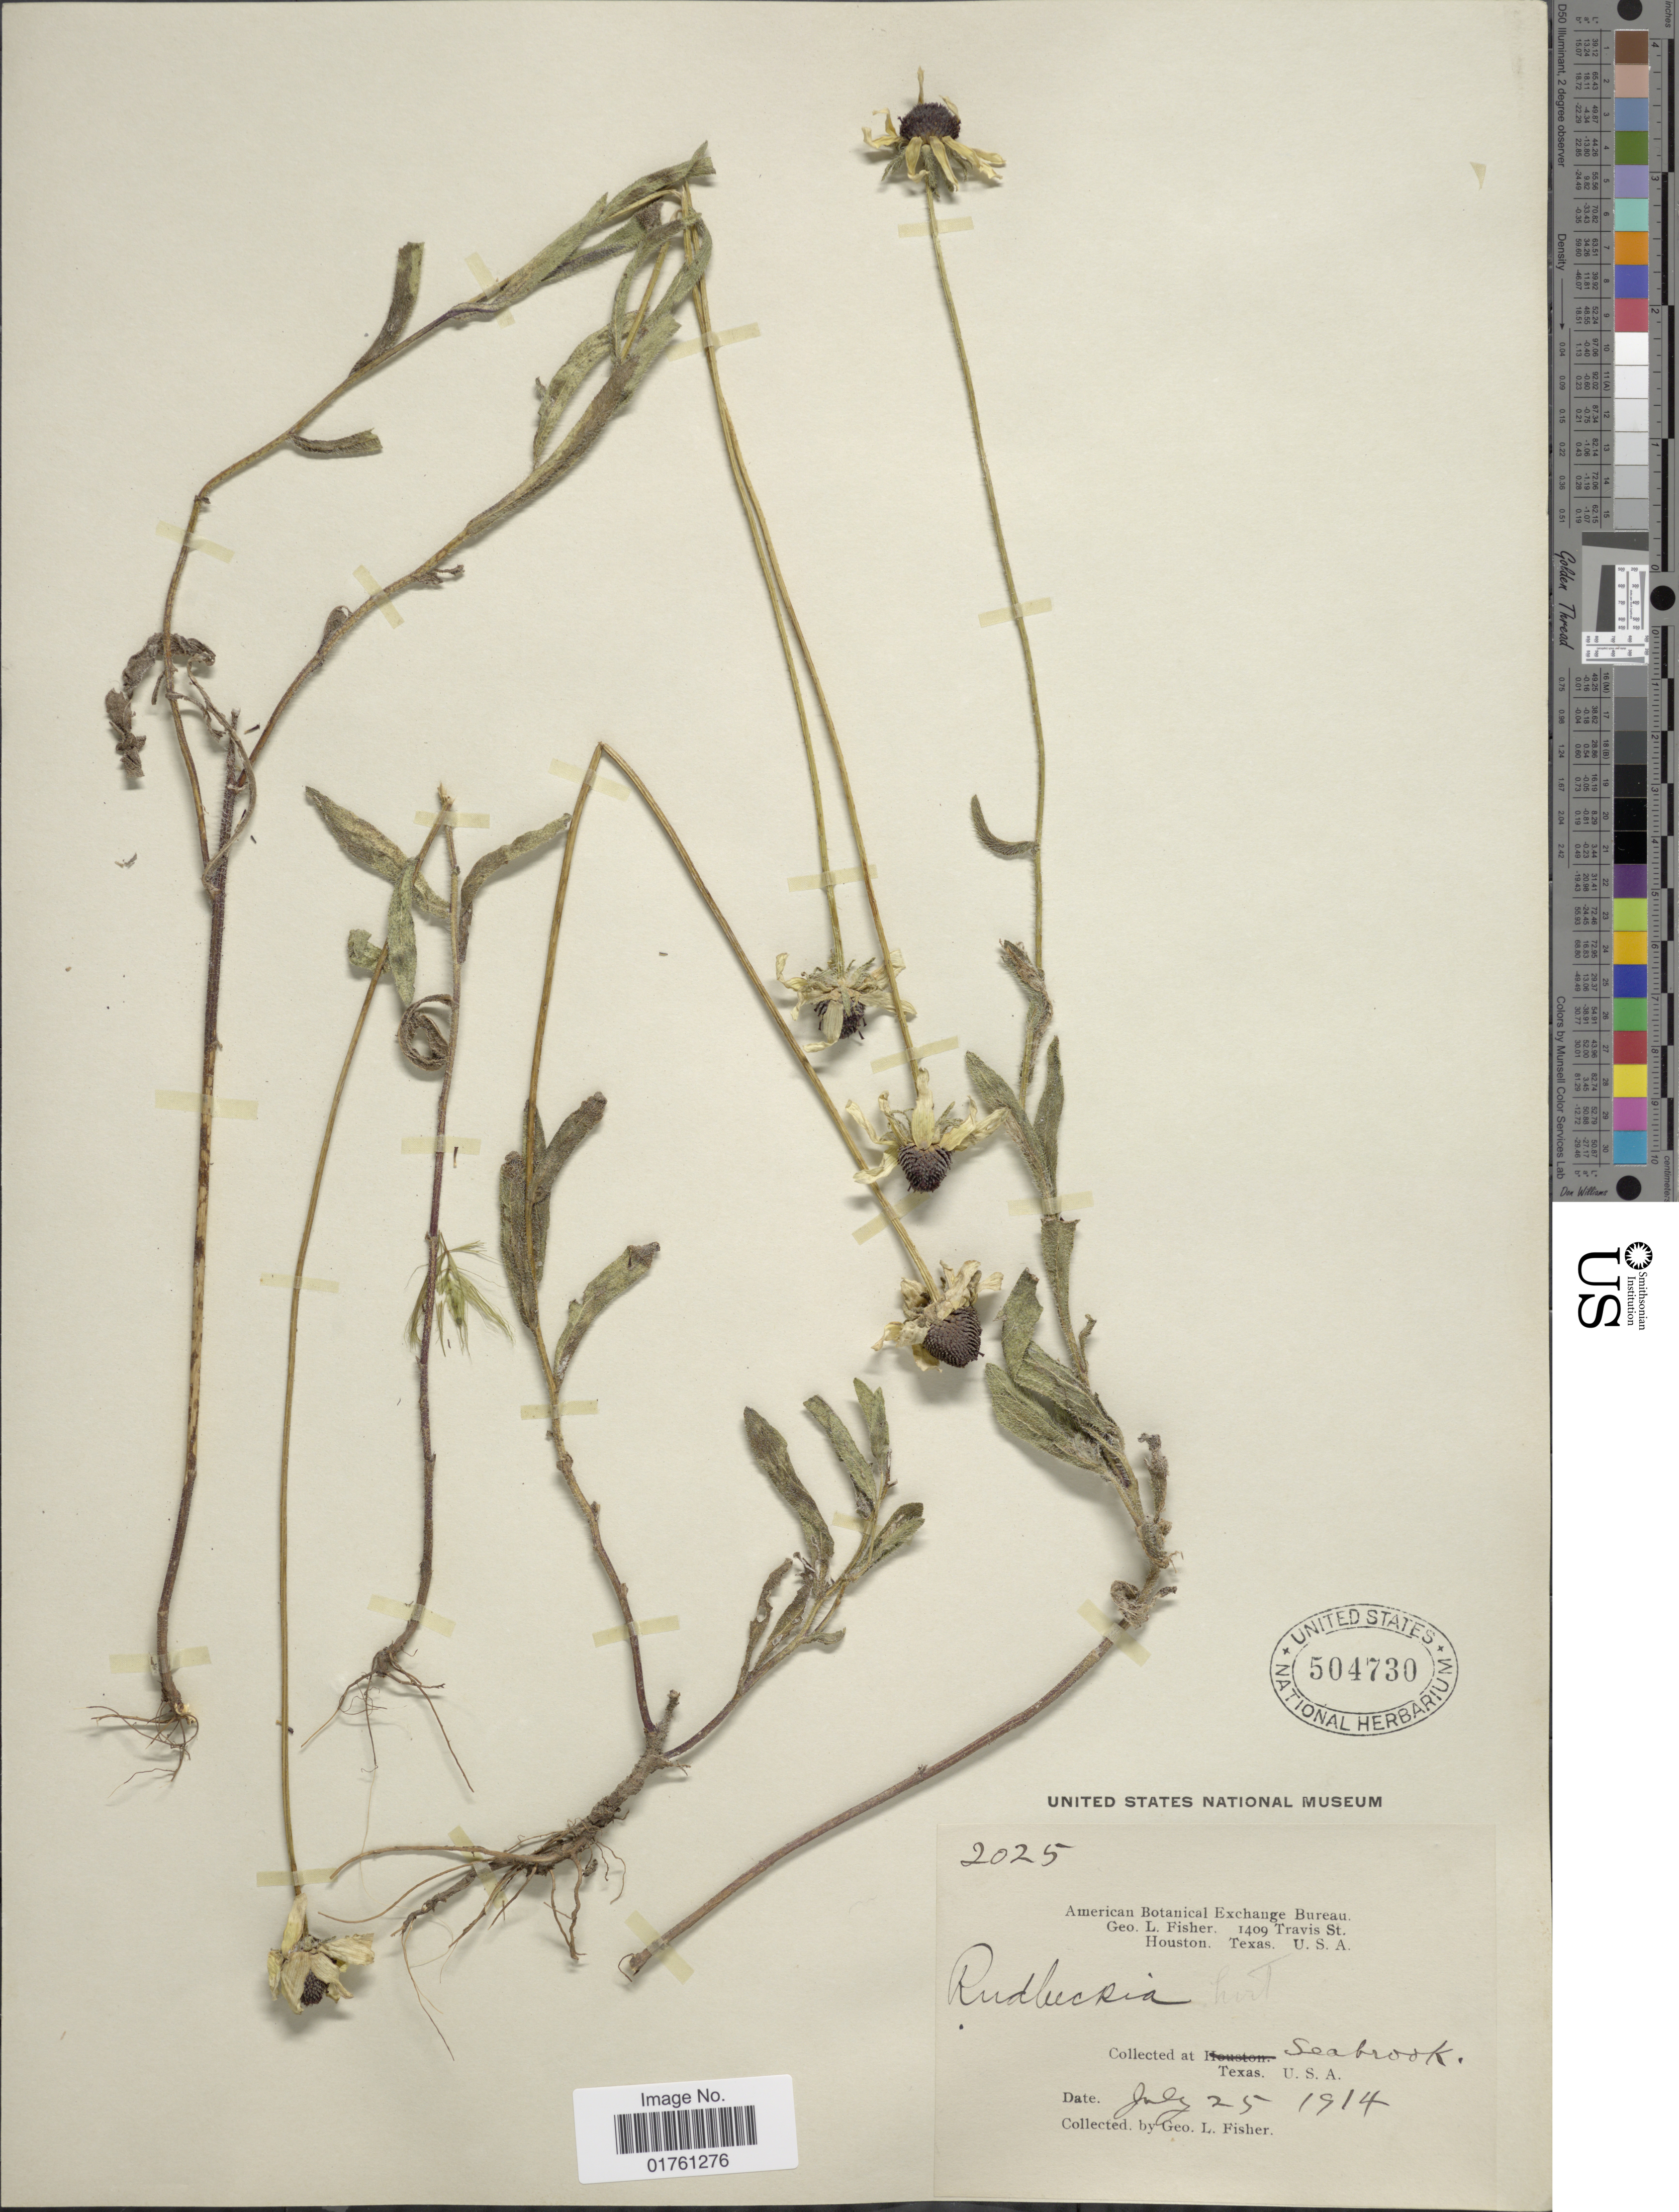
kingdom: Plantae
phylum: Tracheophyta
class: Magnoliopsida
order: Asterales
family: Asteraceae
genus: Rudbeckia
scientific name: Rudbeckia hirta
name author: L.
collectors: G. L. Fisher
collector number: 2025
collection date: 1914-07-25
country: United States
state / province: Texas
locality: Seabrook, Texas, U.S.A.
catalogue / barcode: US 504730